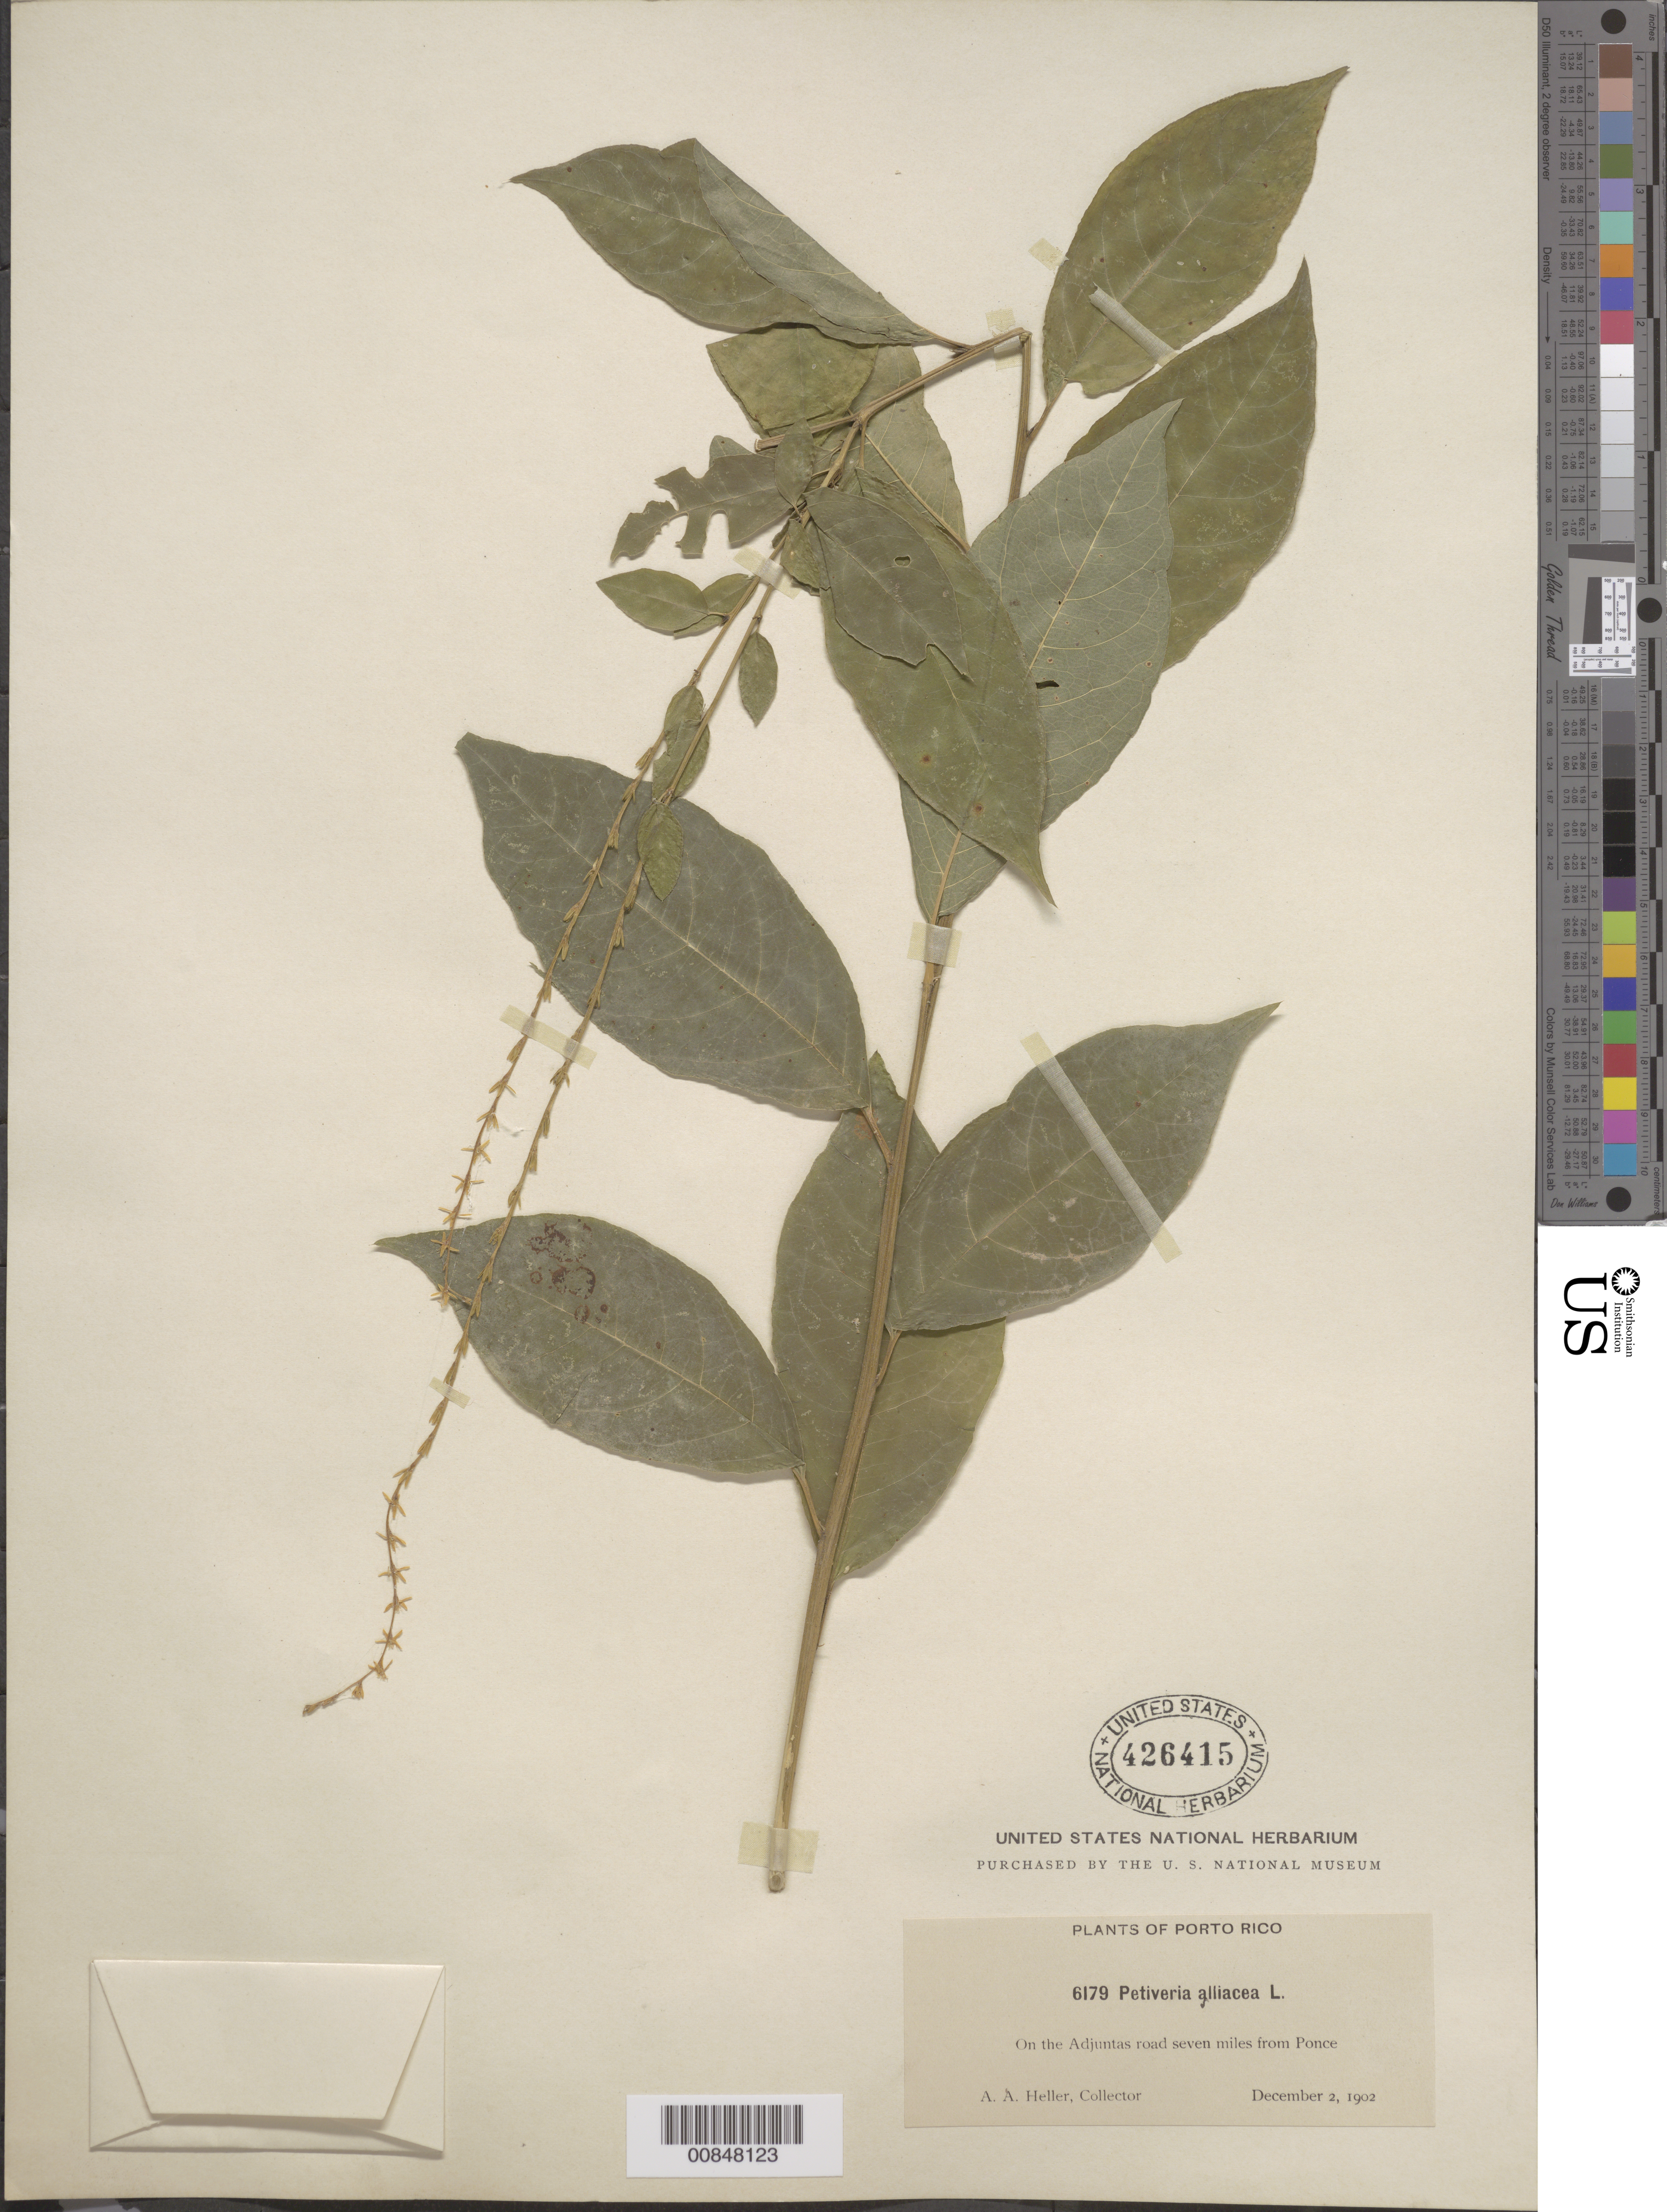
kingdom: Plantae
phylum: Tracheophyta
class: Magnoliopsida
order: Caryophyllales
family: Phytolaccaceae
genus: Petiveria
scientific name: Petiveria alliacea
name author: L.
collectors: A. A. Heller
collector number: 6179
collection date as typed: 02 Dec 1902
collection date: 1902-12-02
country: Puerto Rico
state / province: Ponce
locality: On the Adjuntas road, seven miles from Ponce.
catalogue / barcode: US 426415